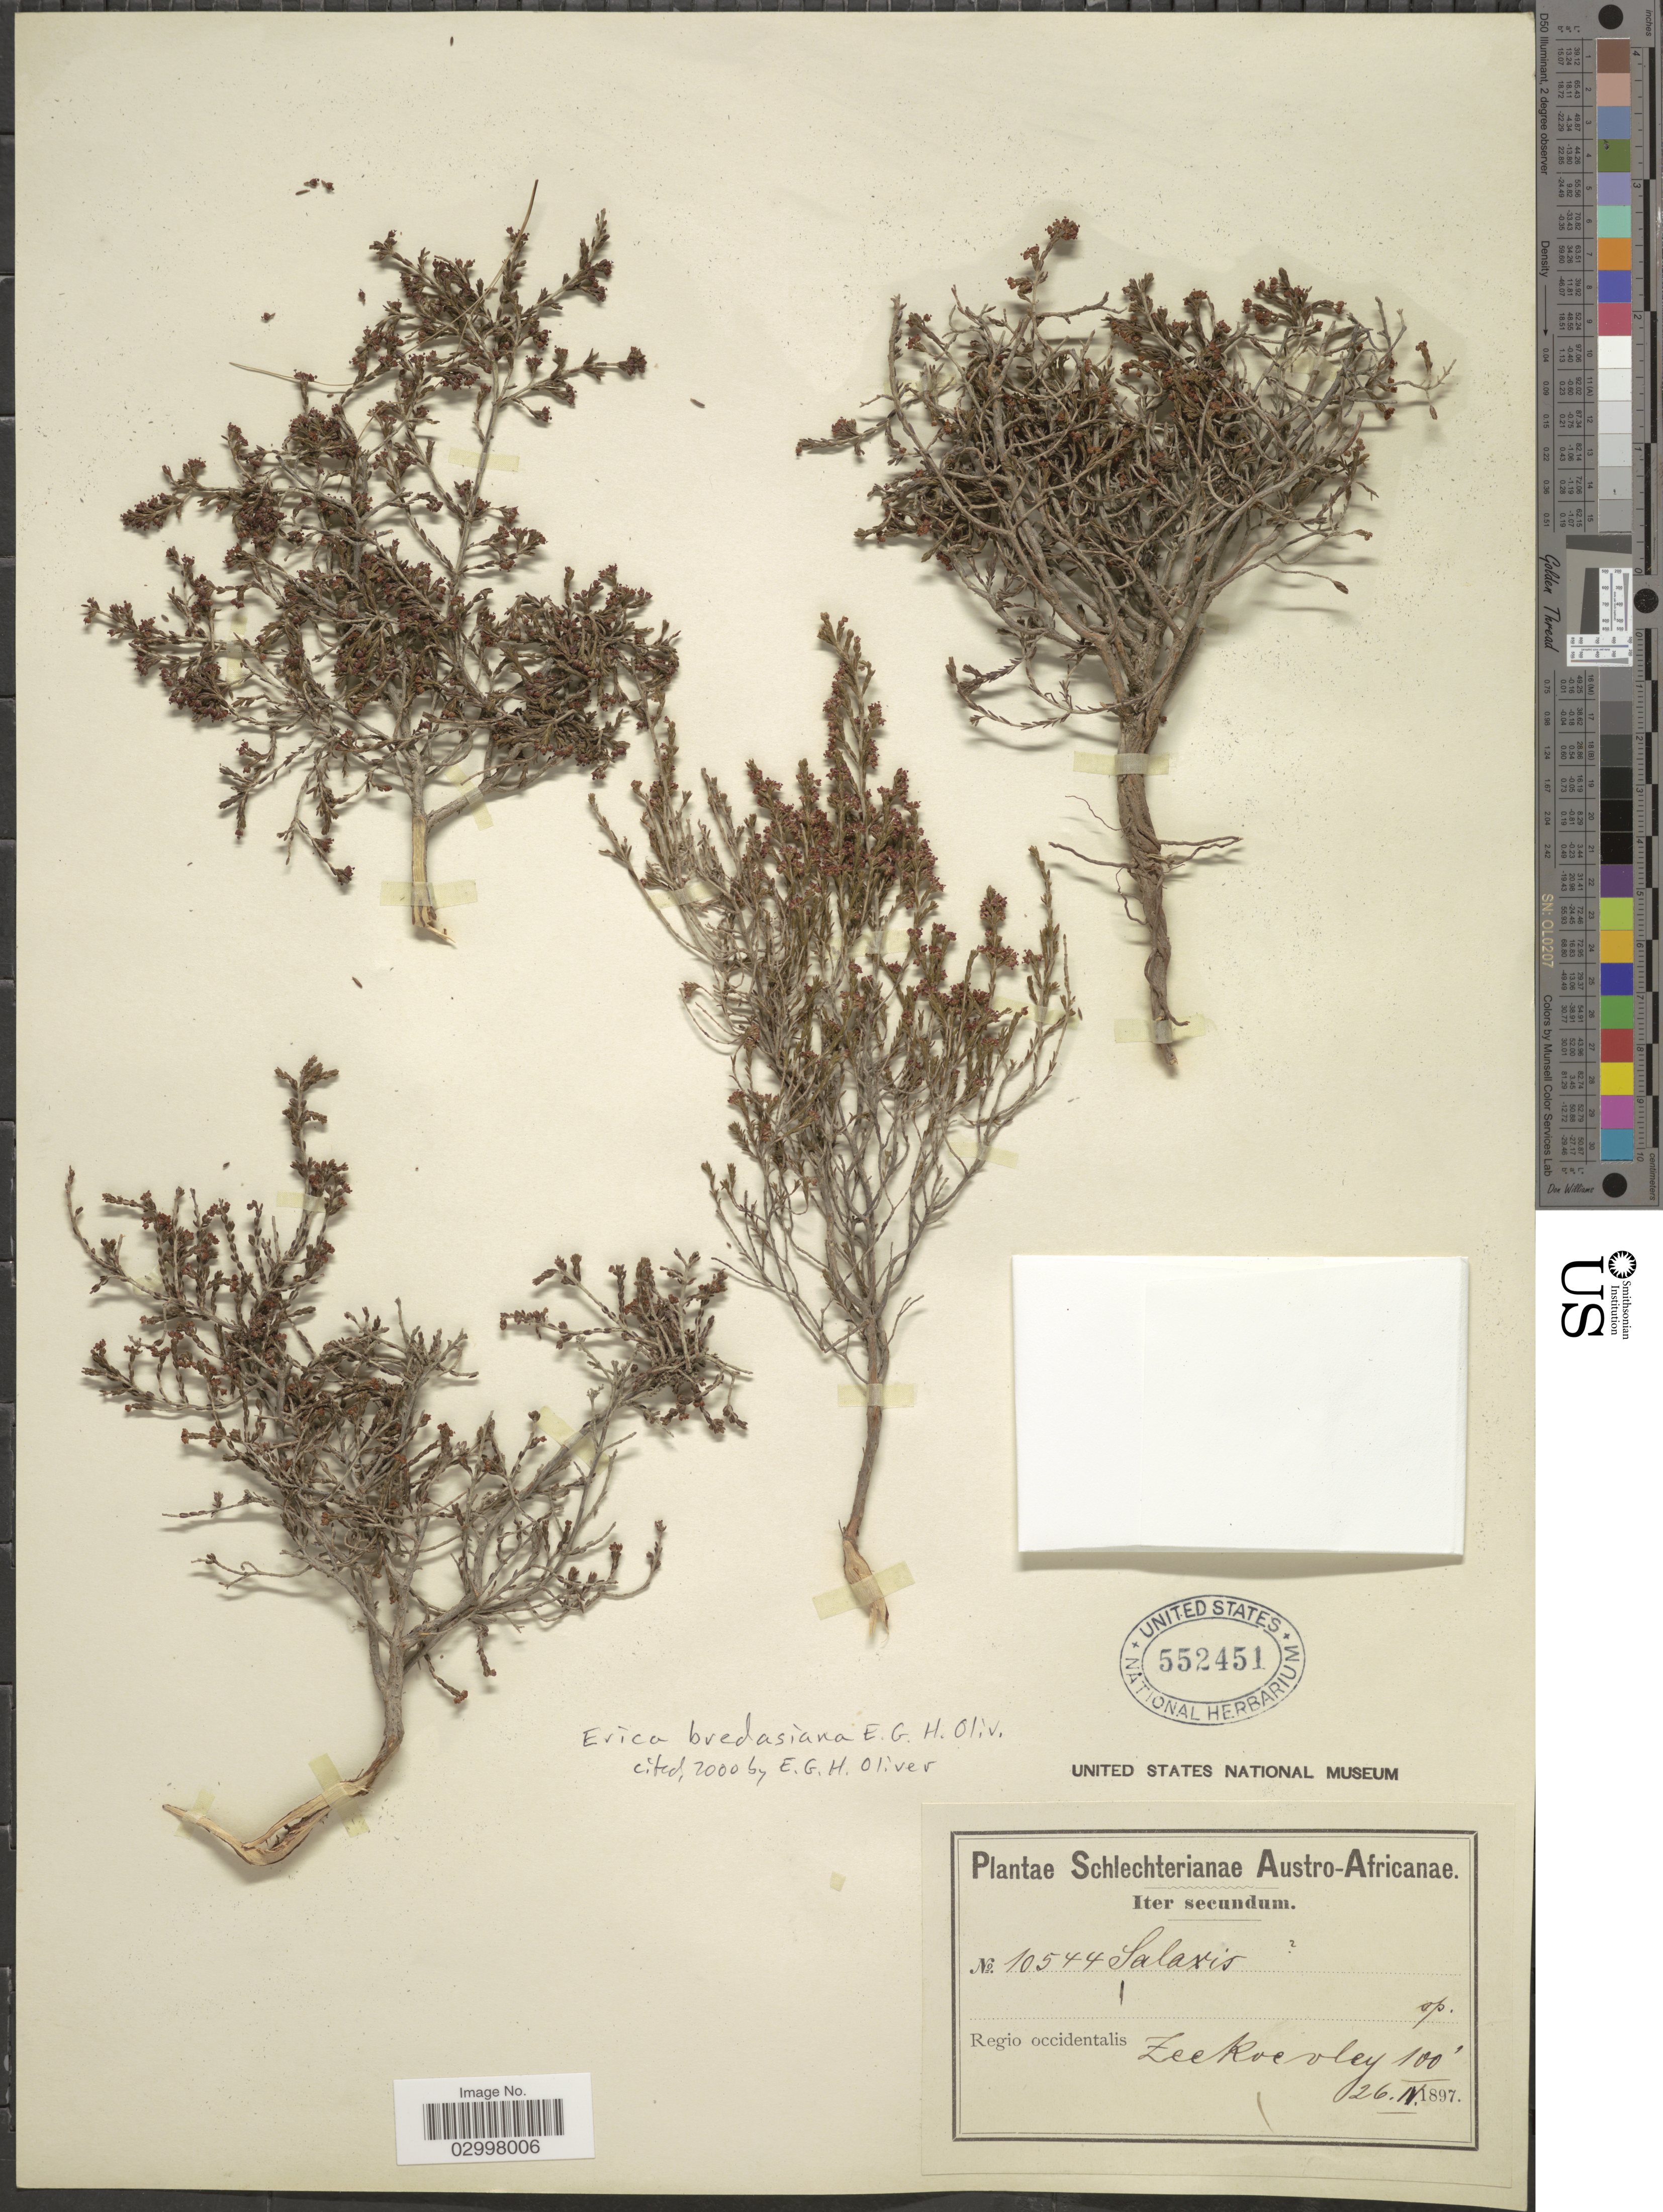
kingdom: Plantae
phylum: Tracheophyta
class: Magnoliopsida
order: Ericales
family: Ericaceae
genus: Erica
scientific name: Erica bredasiana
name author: E.G.H. Oliv.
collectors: Schlechter, --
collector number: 105440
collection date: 1897-04-26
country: South Africa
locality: Austro-Africanae. Regio occidentalis, Zeekoevley.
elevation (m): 30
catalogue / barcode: US 552451